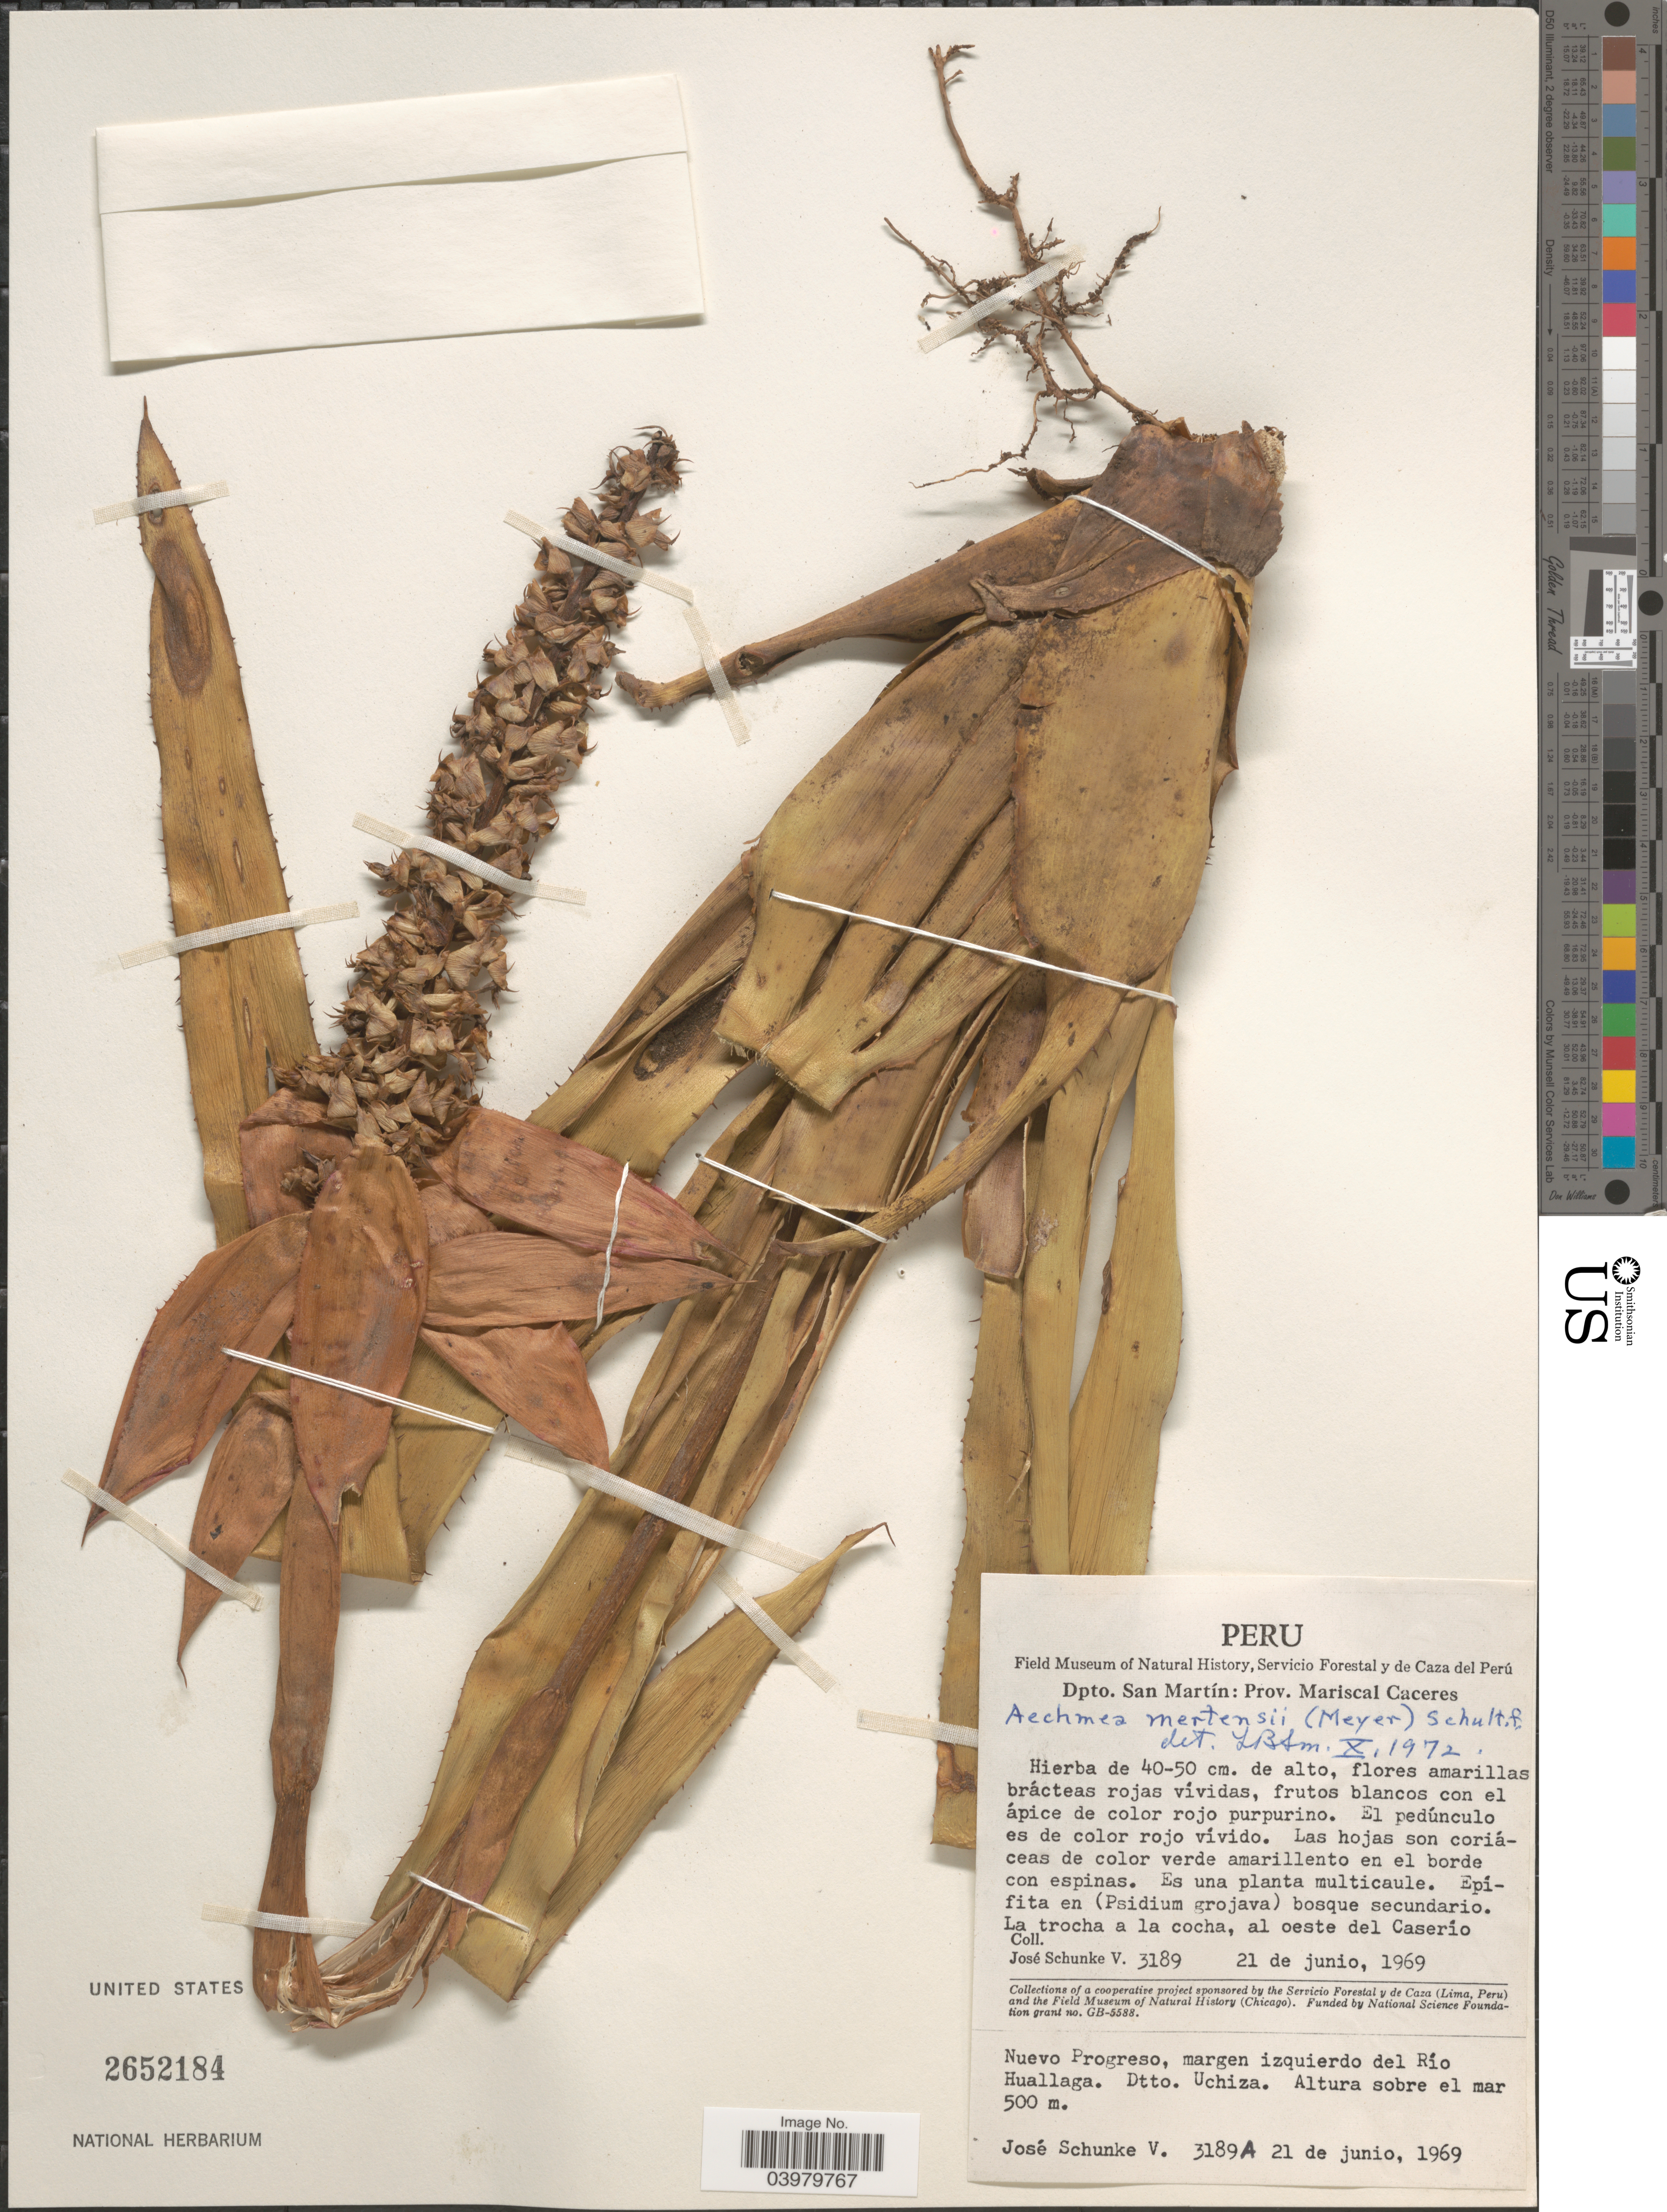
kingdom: Plantae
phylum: Tracheophyta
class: Liliopsida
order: Poales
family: Bromeliaceae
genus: Aechmea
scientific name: Aechmea mertensii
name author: (G. Mey.) Schult. & Schult. f.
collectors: J. Schunke Vigo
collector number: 3189A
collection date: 1969-06-21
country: Peru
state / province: San Martín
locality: Dpto. San Martín: Prov. Mariscal Caceres. La trocha a la cocha, al oeste del Caserio nuevo Progreso, margen izquierdo del Río Huallaga. Dtto. Uchiza.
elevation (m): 500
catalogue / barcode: US 2652184